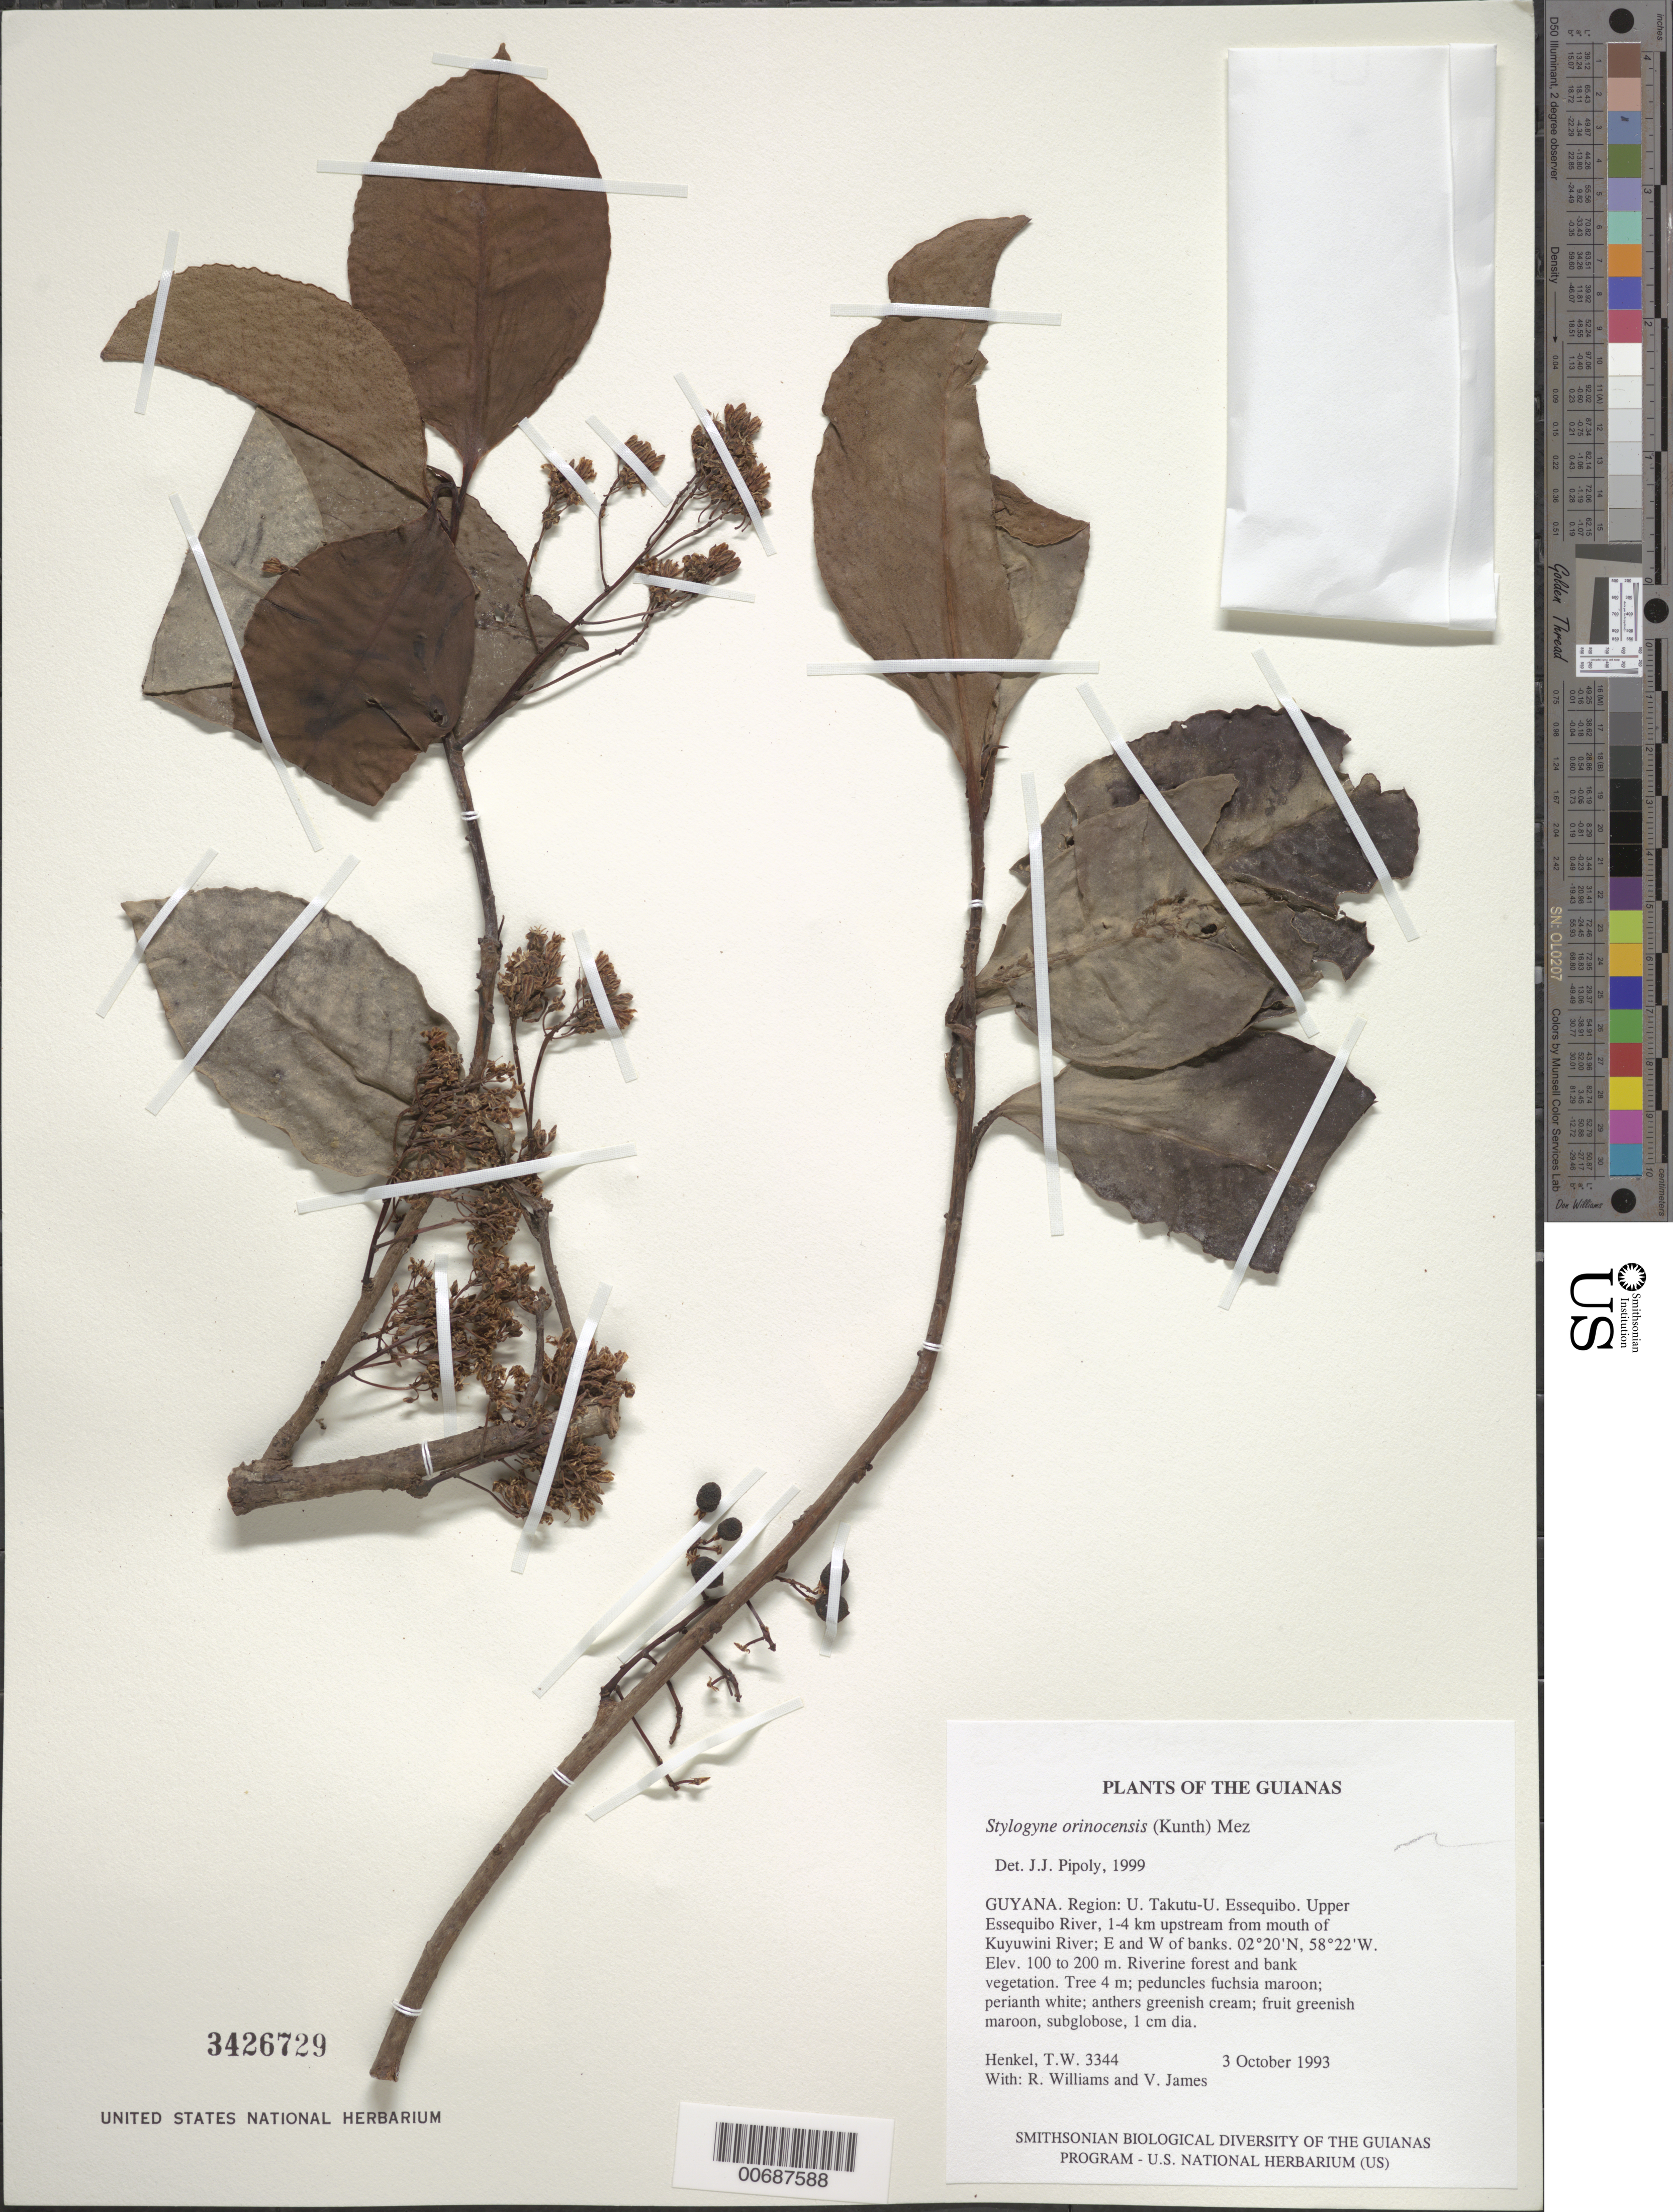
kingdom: Plantae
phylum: Tracheophyta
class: Magnoliopsida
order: Ericales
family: Primulaceae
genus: Stylogyne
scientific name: Stylogyne orinocensis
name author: (Kunth) Mez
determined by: Pipoly, J. J., III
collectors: T. Henkel, R. Williams & V. James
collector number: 3344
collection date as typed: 3 October 1993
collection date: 1993-10-03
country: Guyana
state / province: U. Takutu-U. Essequibo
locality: Upper Essequibo River, 1-4 km upstream from mouth of Kuyuwini River; E and W of banks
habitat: Riverine forest and bank vegetation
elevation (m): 100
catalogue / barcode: US 3426729